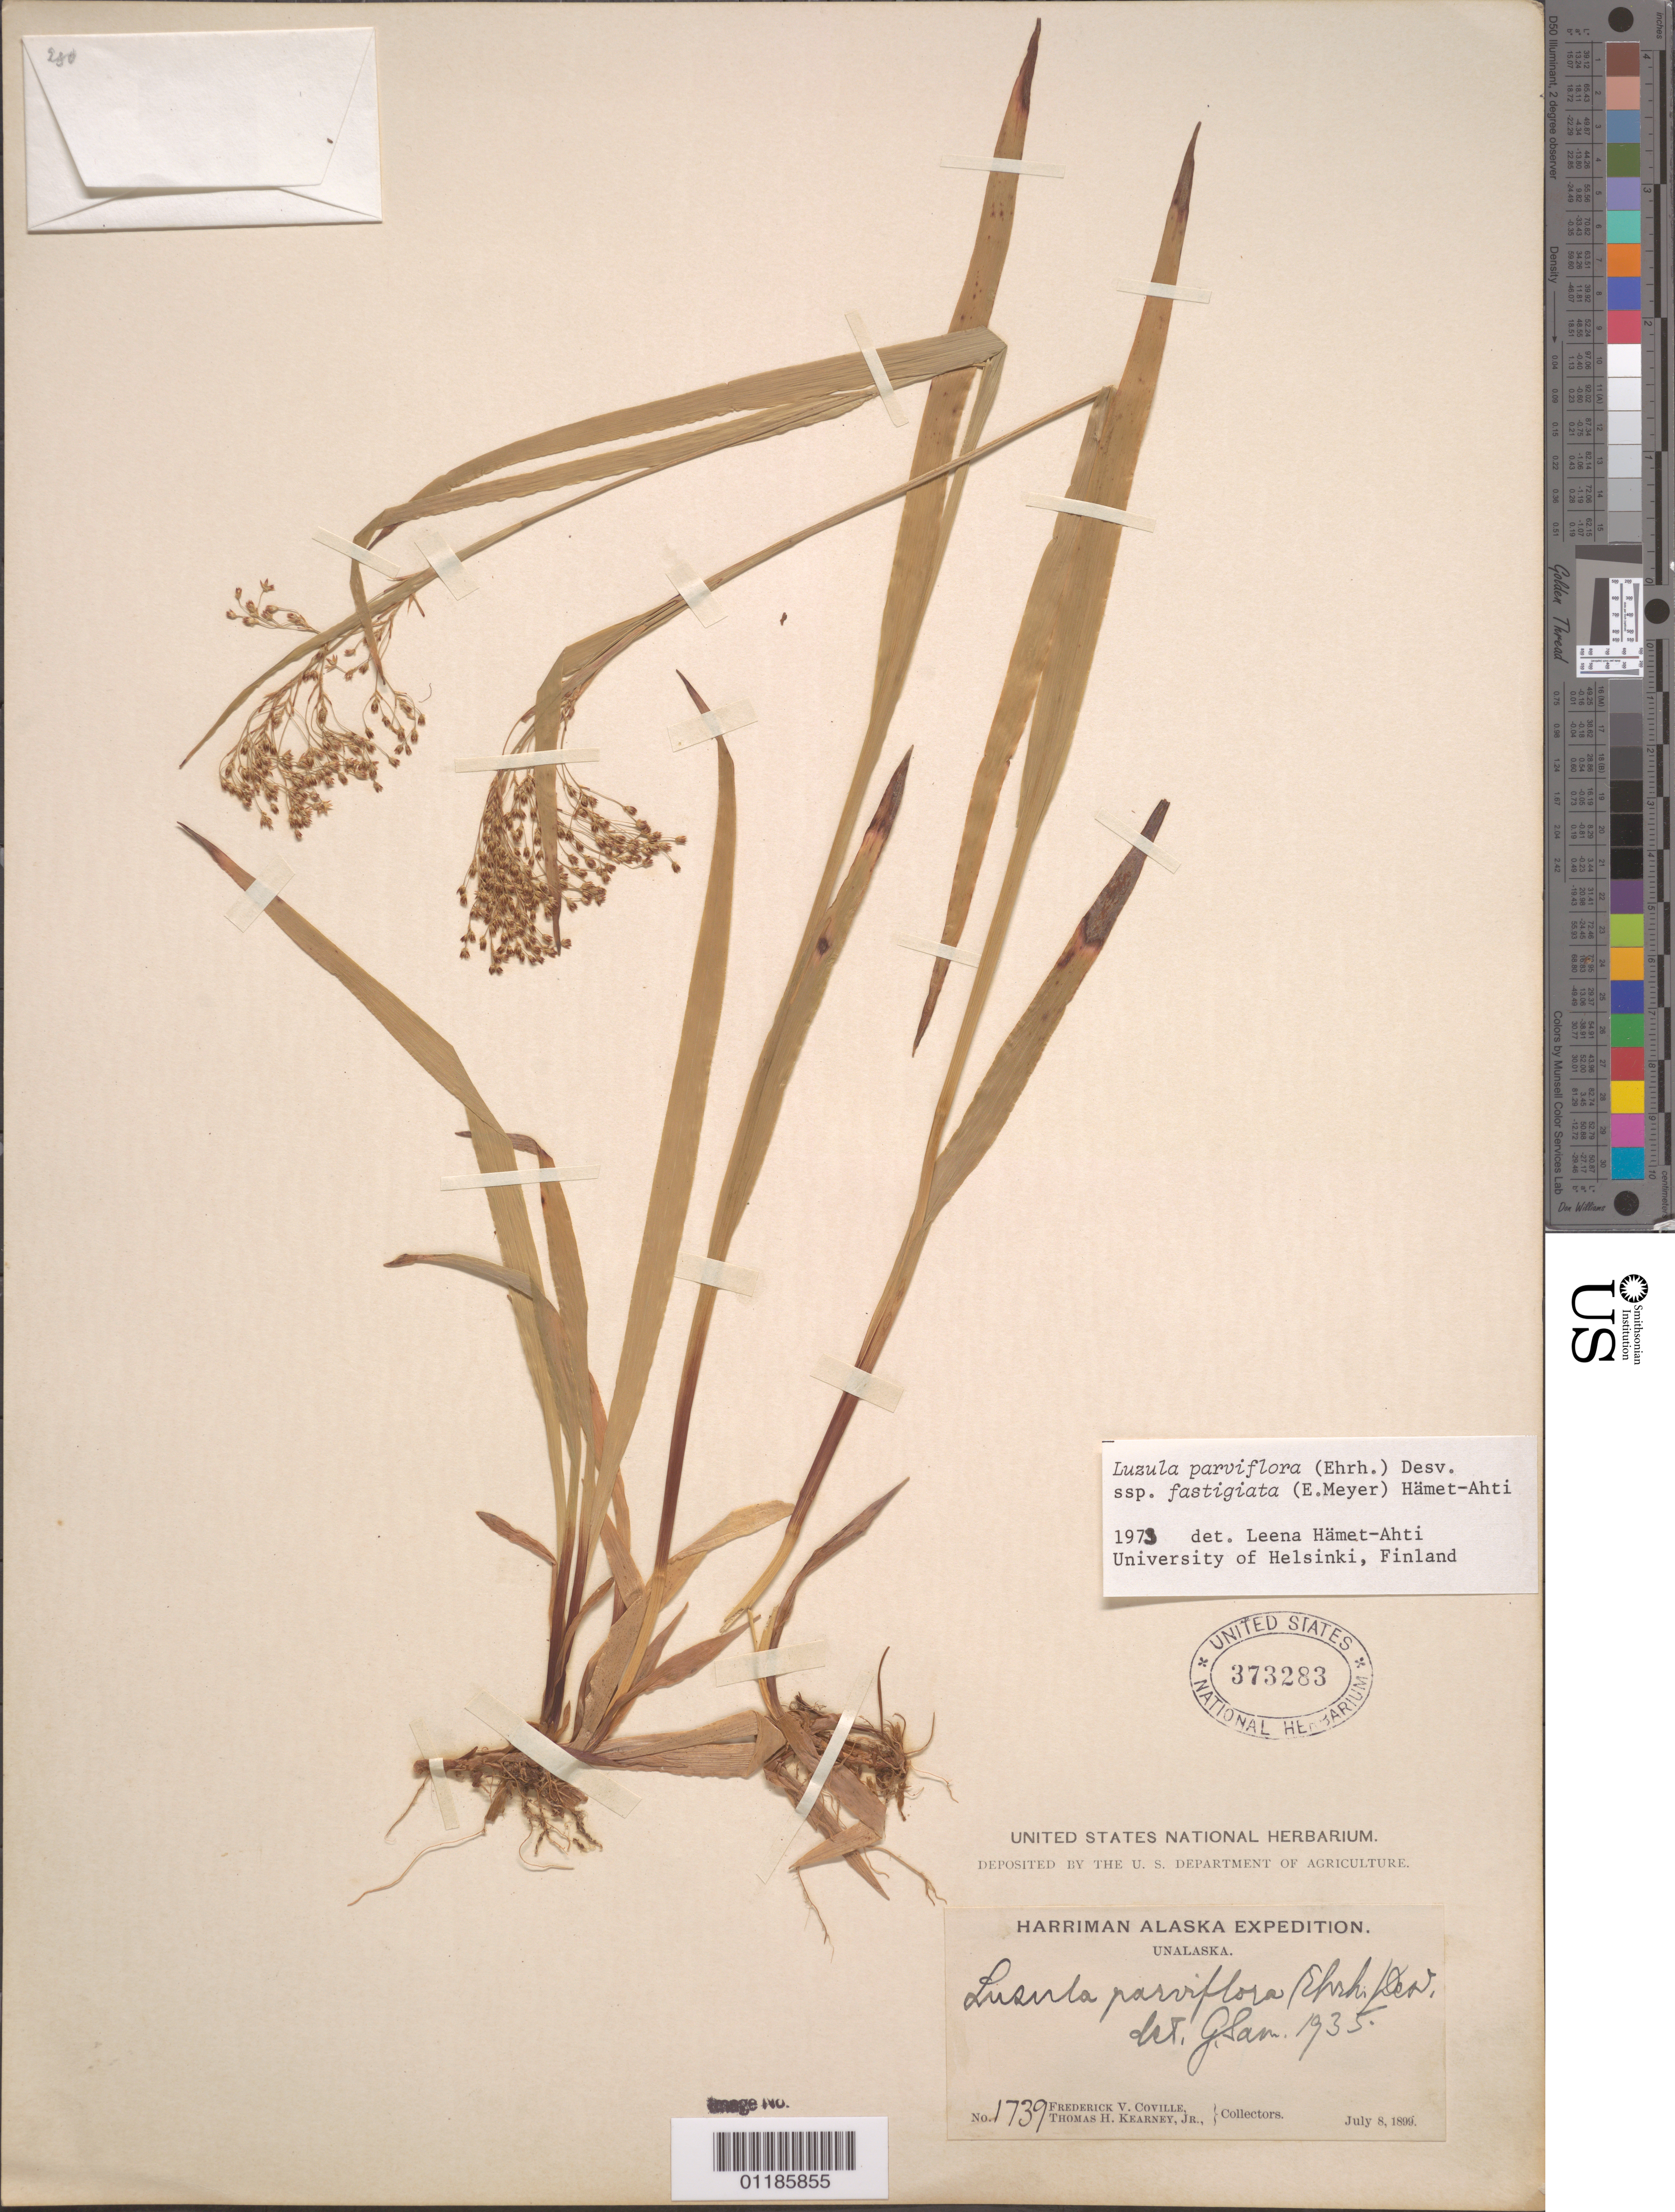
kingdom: Plantae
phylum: Tracheophyta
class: Liliopsida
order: Poales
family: Juncaceae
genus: Luzula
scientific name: Luzula parviflora subsp. fastigata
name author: (E. Mey.) Hämet-Ahti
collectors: F. V. Coville & F. Funston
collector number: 1739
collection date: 1899-07-08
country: United States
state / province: Alaska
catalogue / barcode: US 373283